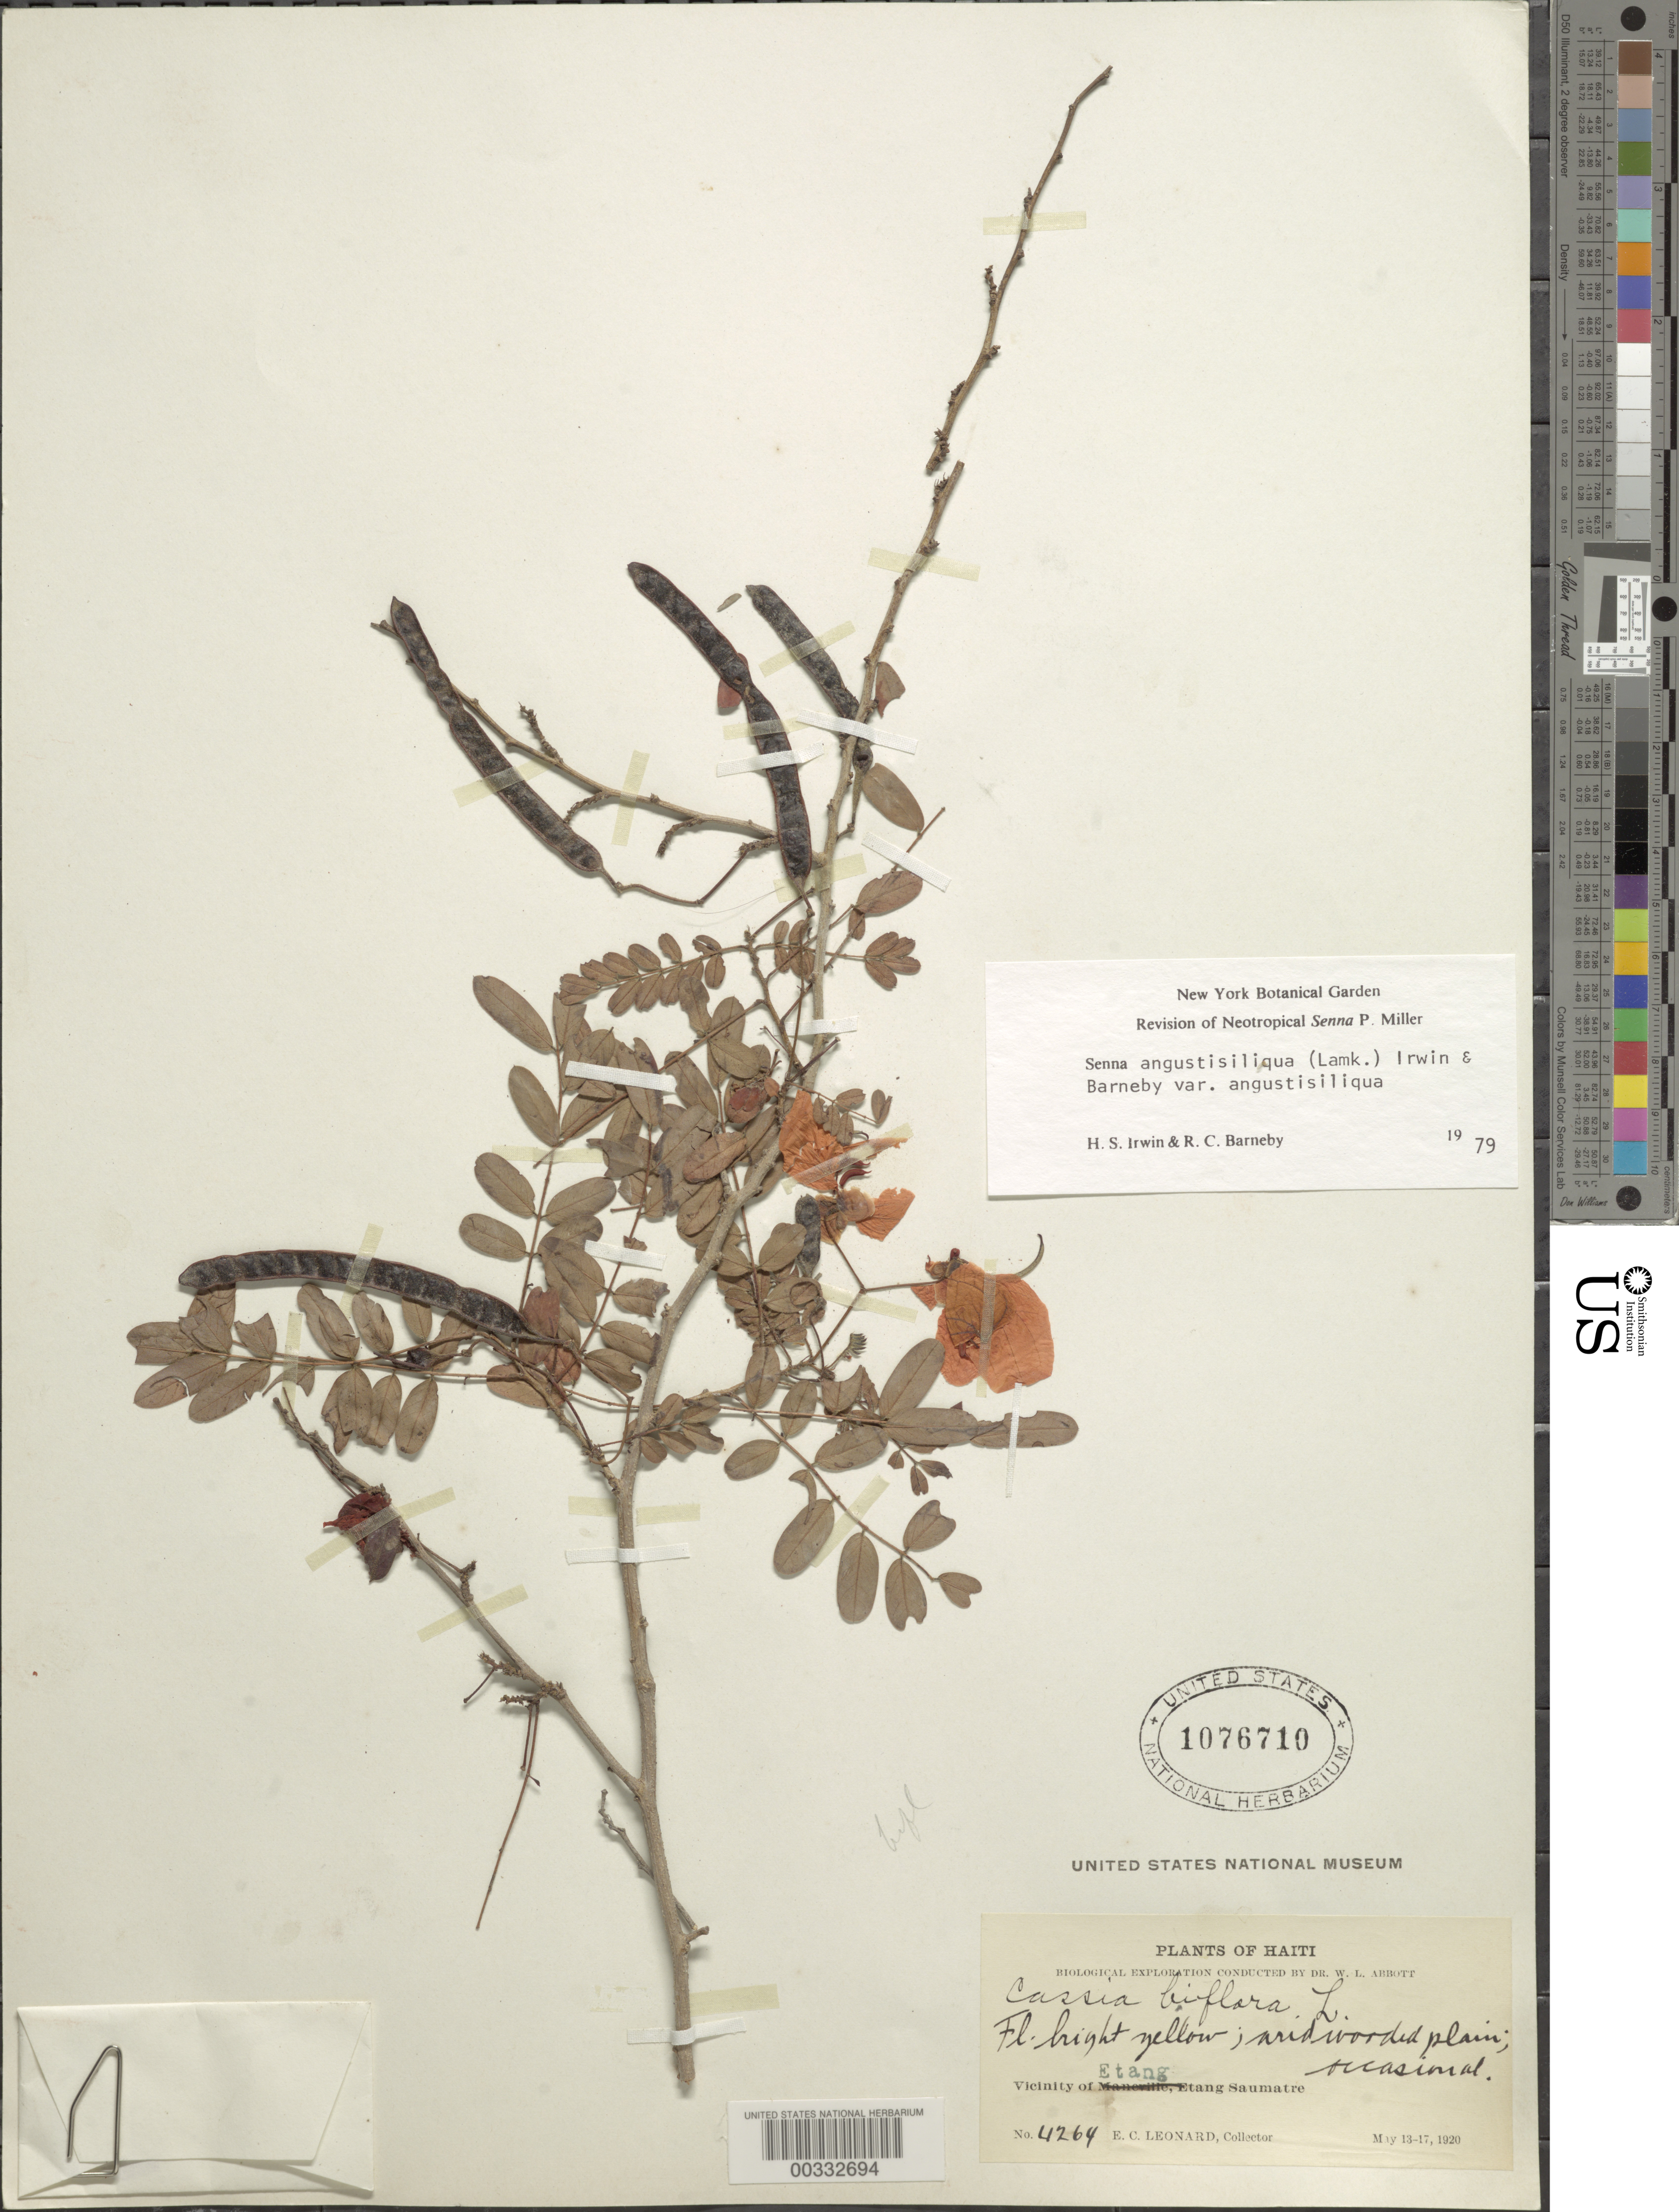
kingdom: Plantae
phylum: Tracheophyta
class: Magnoliopsida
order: Fabales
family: Fabaceae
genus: Senna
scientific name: Senna angustisiliqua var. angustisiliqua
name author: (Lam.) H.S. Irwin & Barneby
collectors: E. C. Leonard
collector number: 4264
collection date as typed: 13 May 1920 to 17 May 1920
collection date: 1920-05-13/1920-05-17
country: Haiti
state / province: Ouest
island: Hispaniola Island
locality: Vicinity of etang saumatre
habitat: Wooded plain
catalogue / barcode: US 1076710